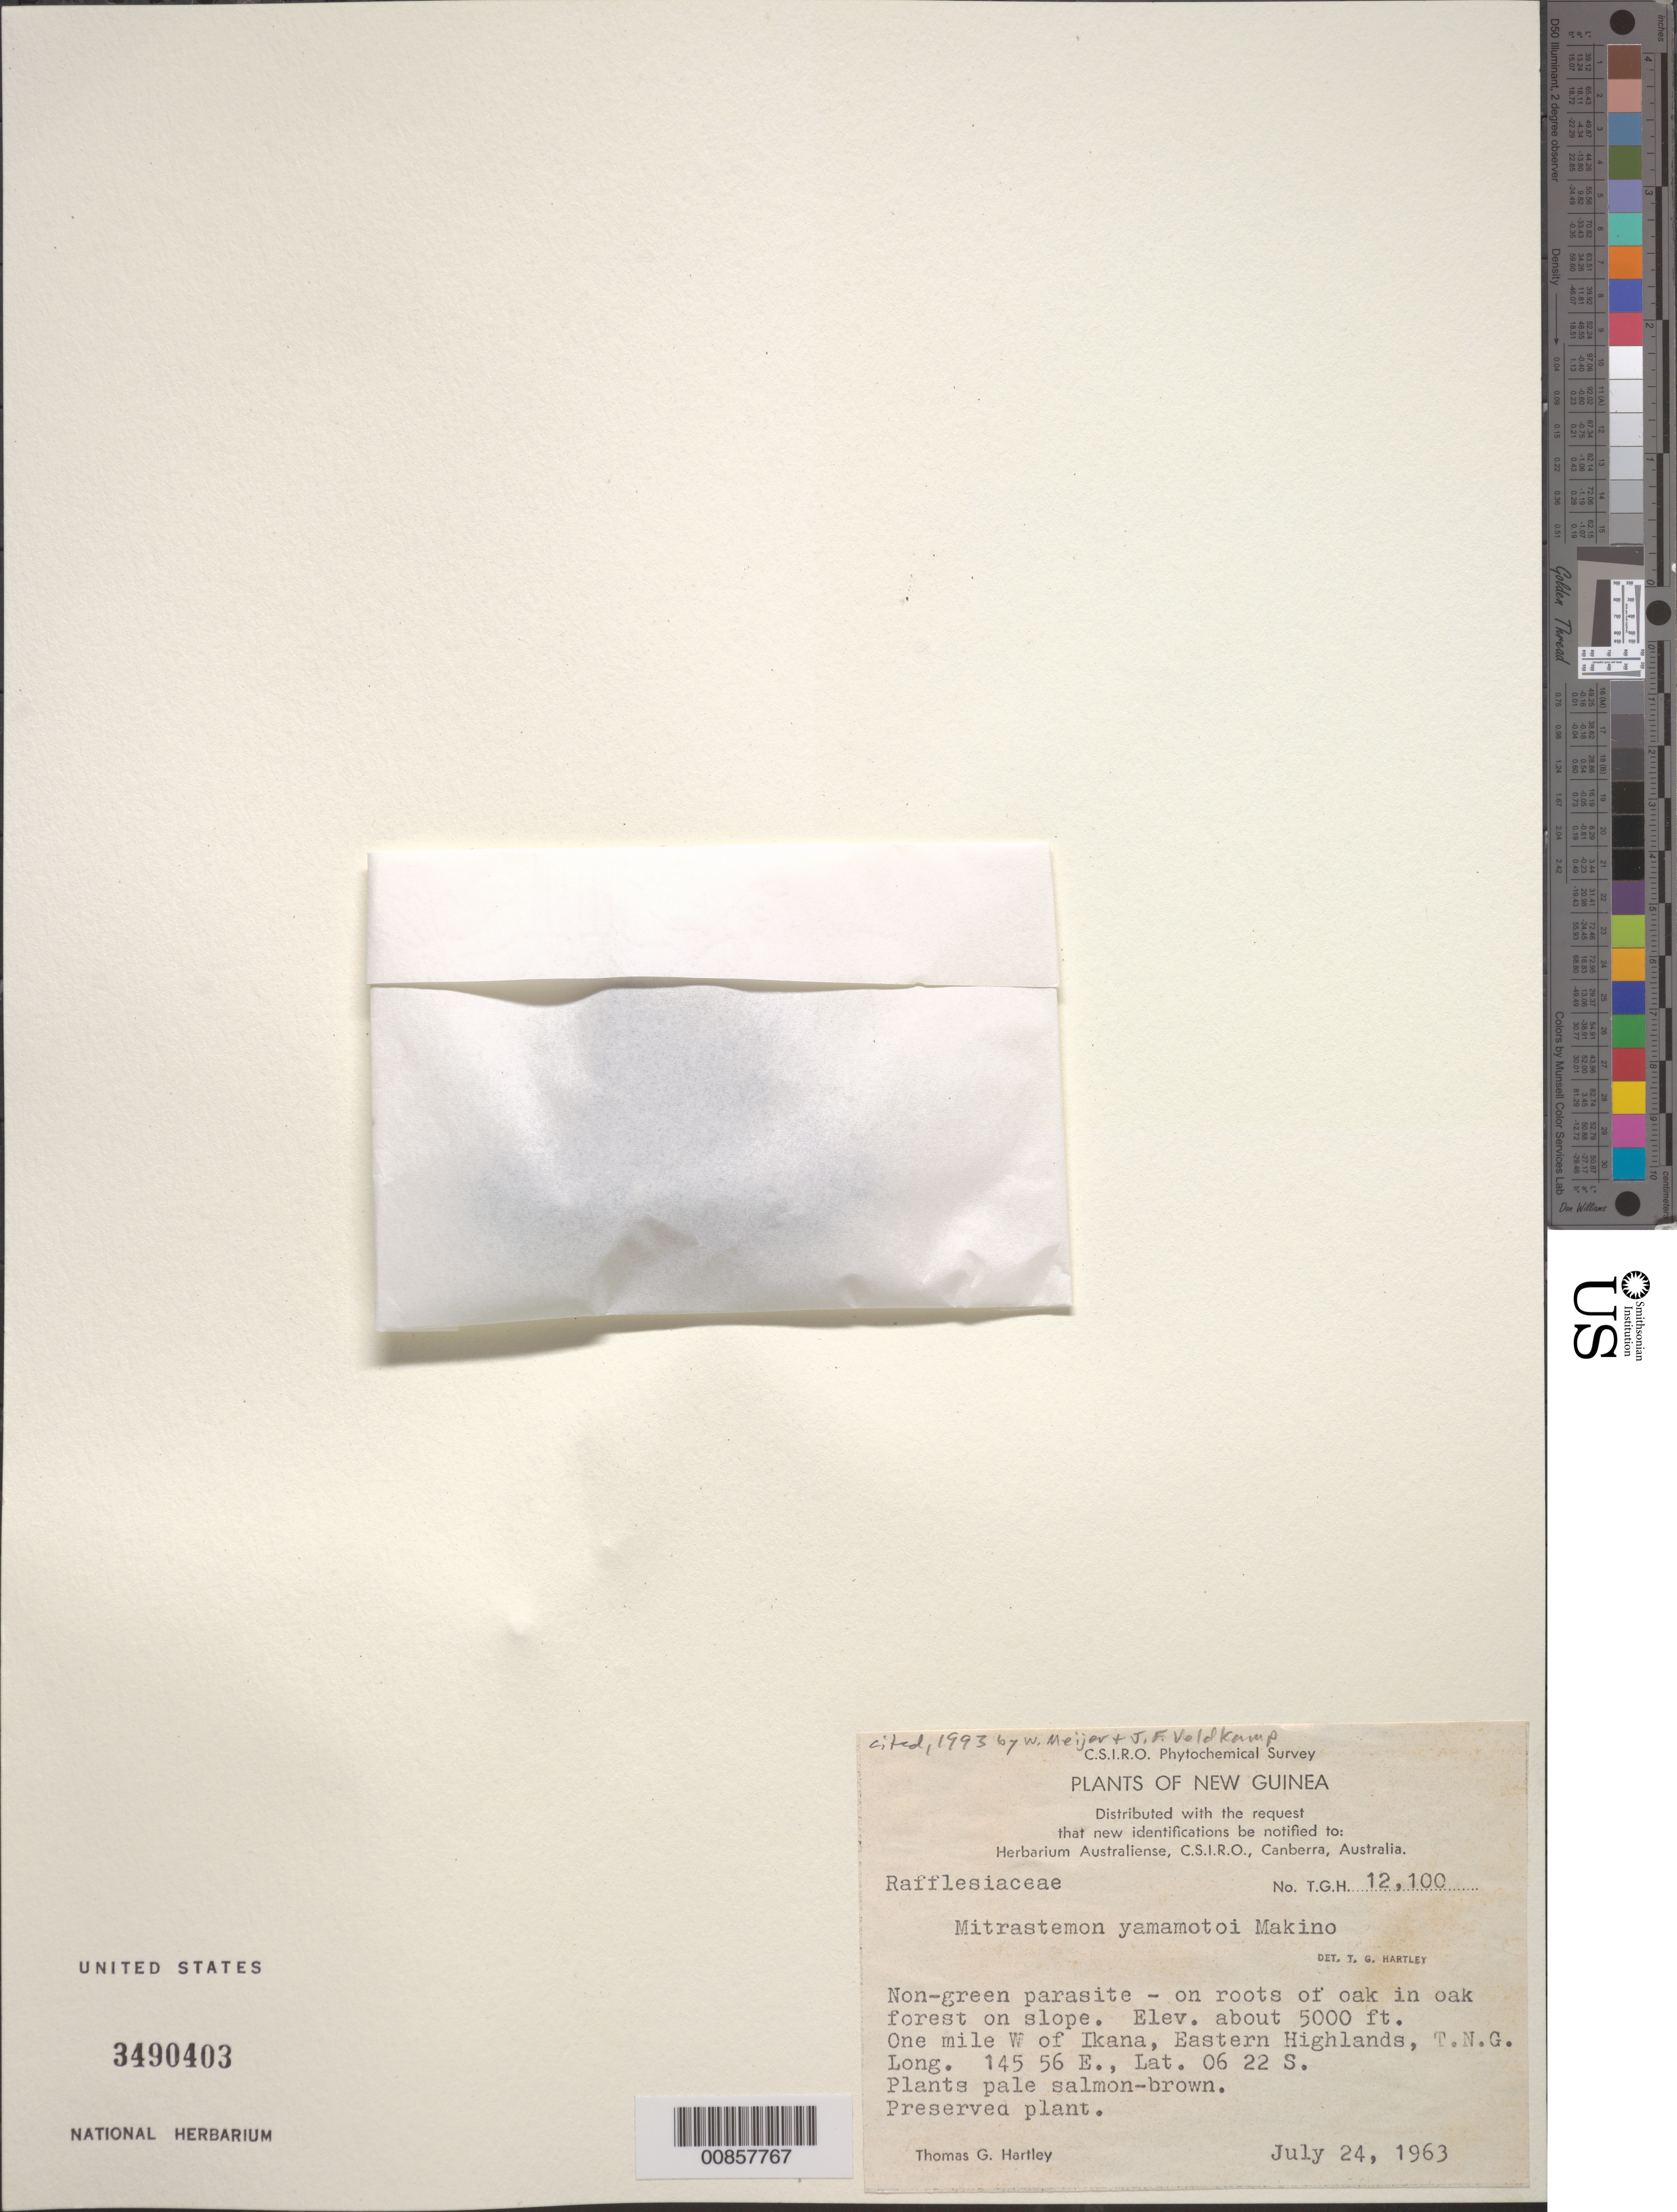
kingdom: Plantae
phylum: Tracheophyta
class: Magnoliopsida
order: Ericales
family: Mitrastemonaceae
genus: Mitrastemon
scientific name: Mitrastemon yamamotoi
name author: Makino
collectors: T. G. Hartley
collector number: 12100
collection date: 1963-07-24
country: Papua New Guinea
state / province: Eastern Highlands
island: New Guinea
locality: One mi W of Ikana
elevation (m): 1524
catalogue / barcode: US 3490403